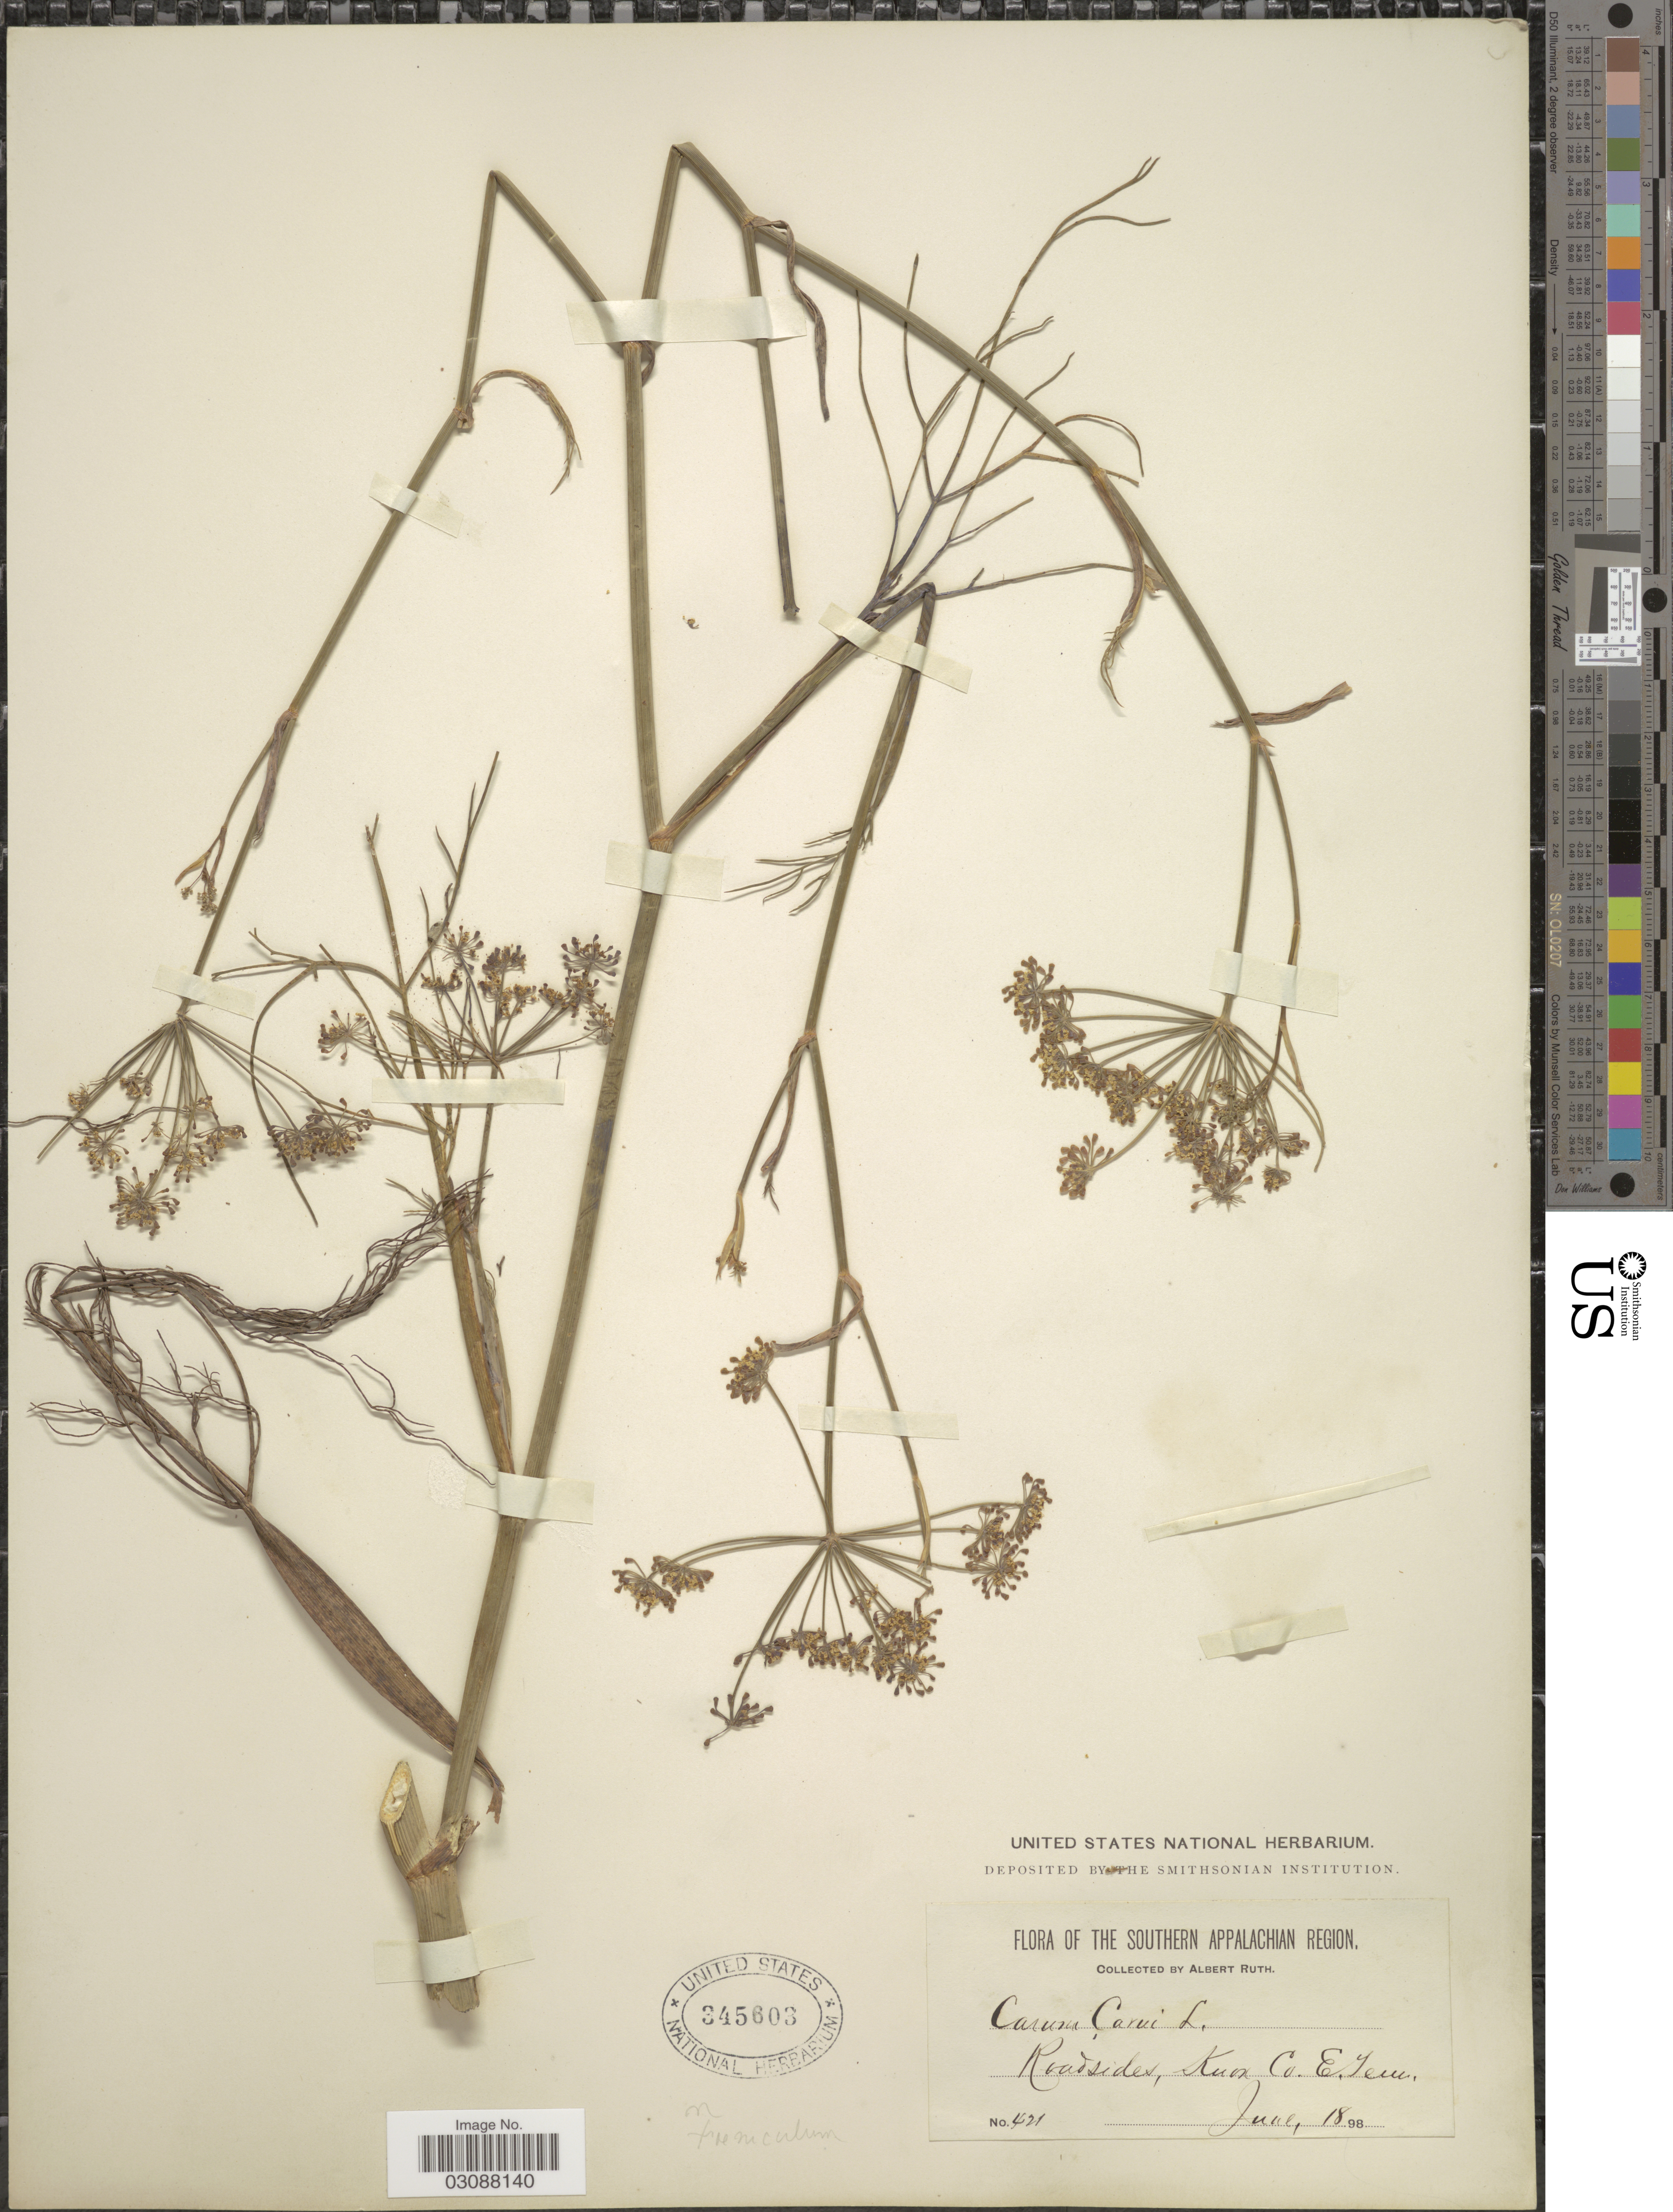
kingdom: Plantae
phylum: Tracheophyta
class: Magnoliopsida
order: Apiales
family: Apiaceae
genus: Foeniculum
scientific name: Foeniculum sp.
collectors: A. Ruth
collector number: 421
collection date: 1898-06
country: United States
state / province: Tennessee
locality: The Southern Appalachian Region. Roadsides, Knox Co.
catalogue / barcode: US 345603